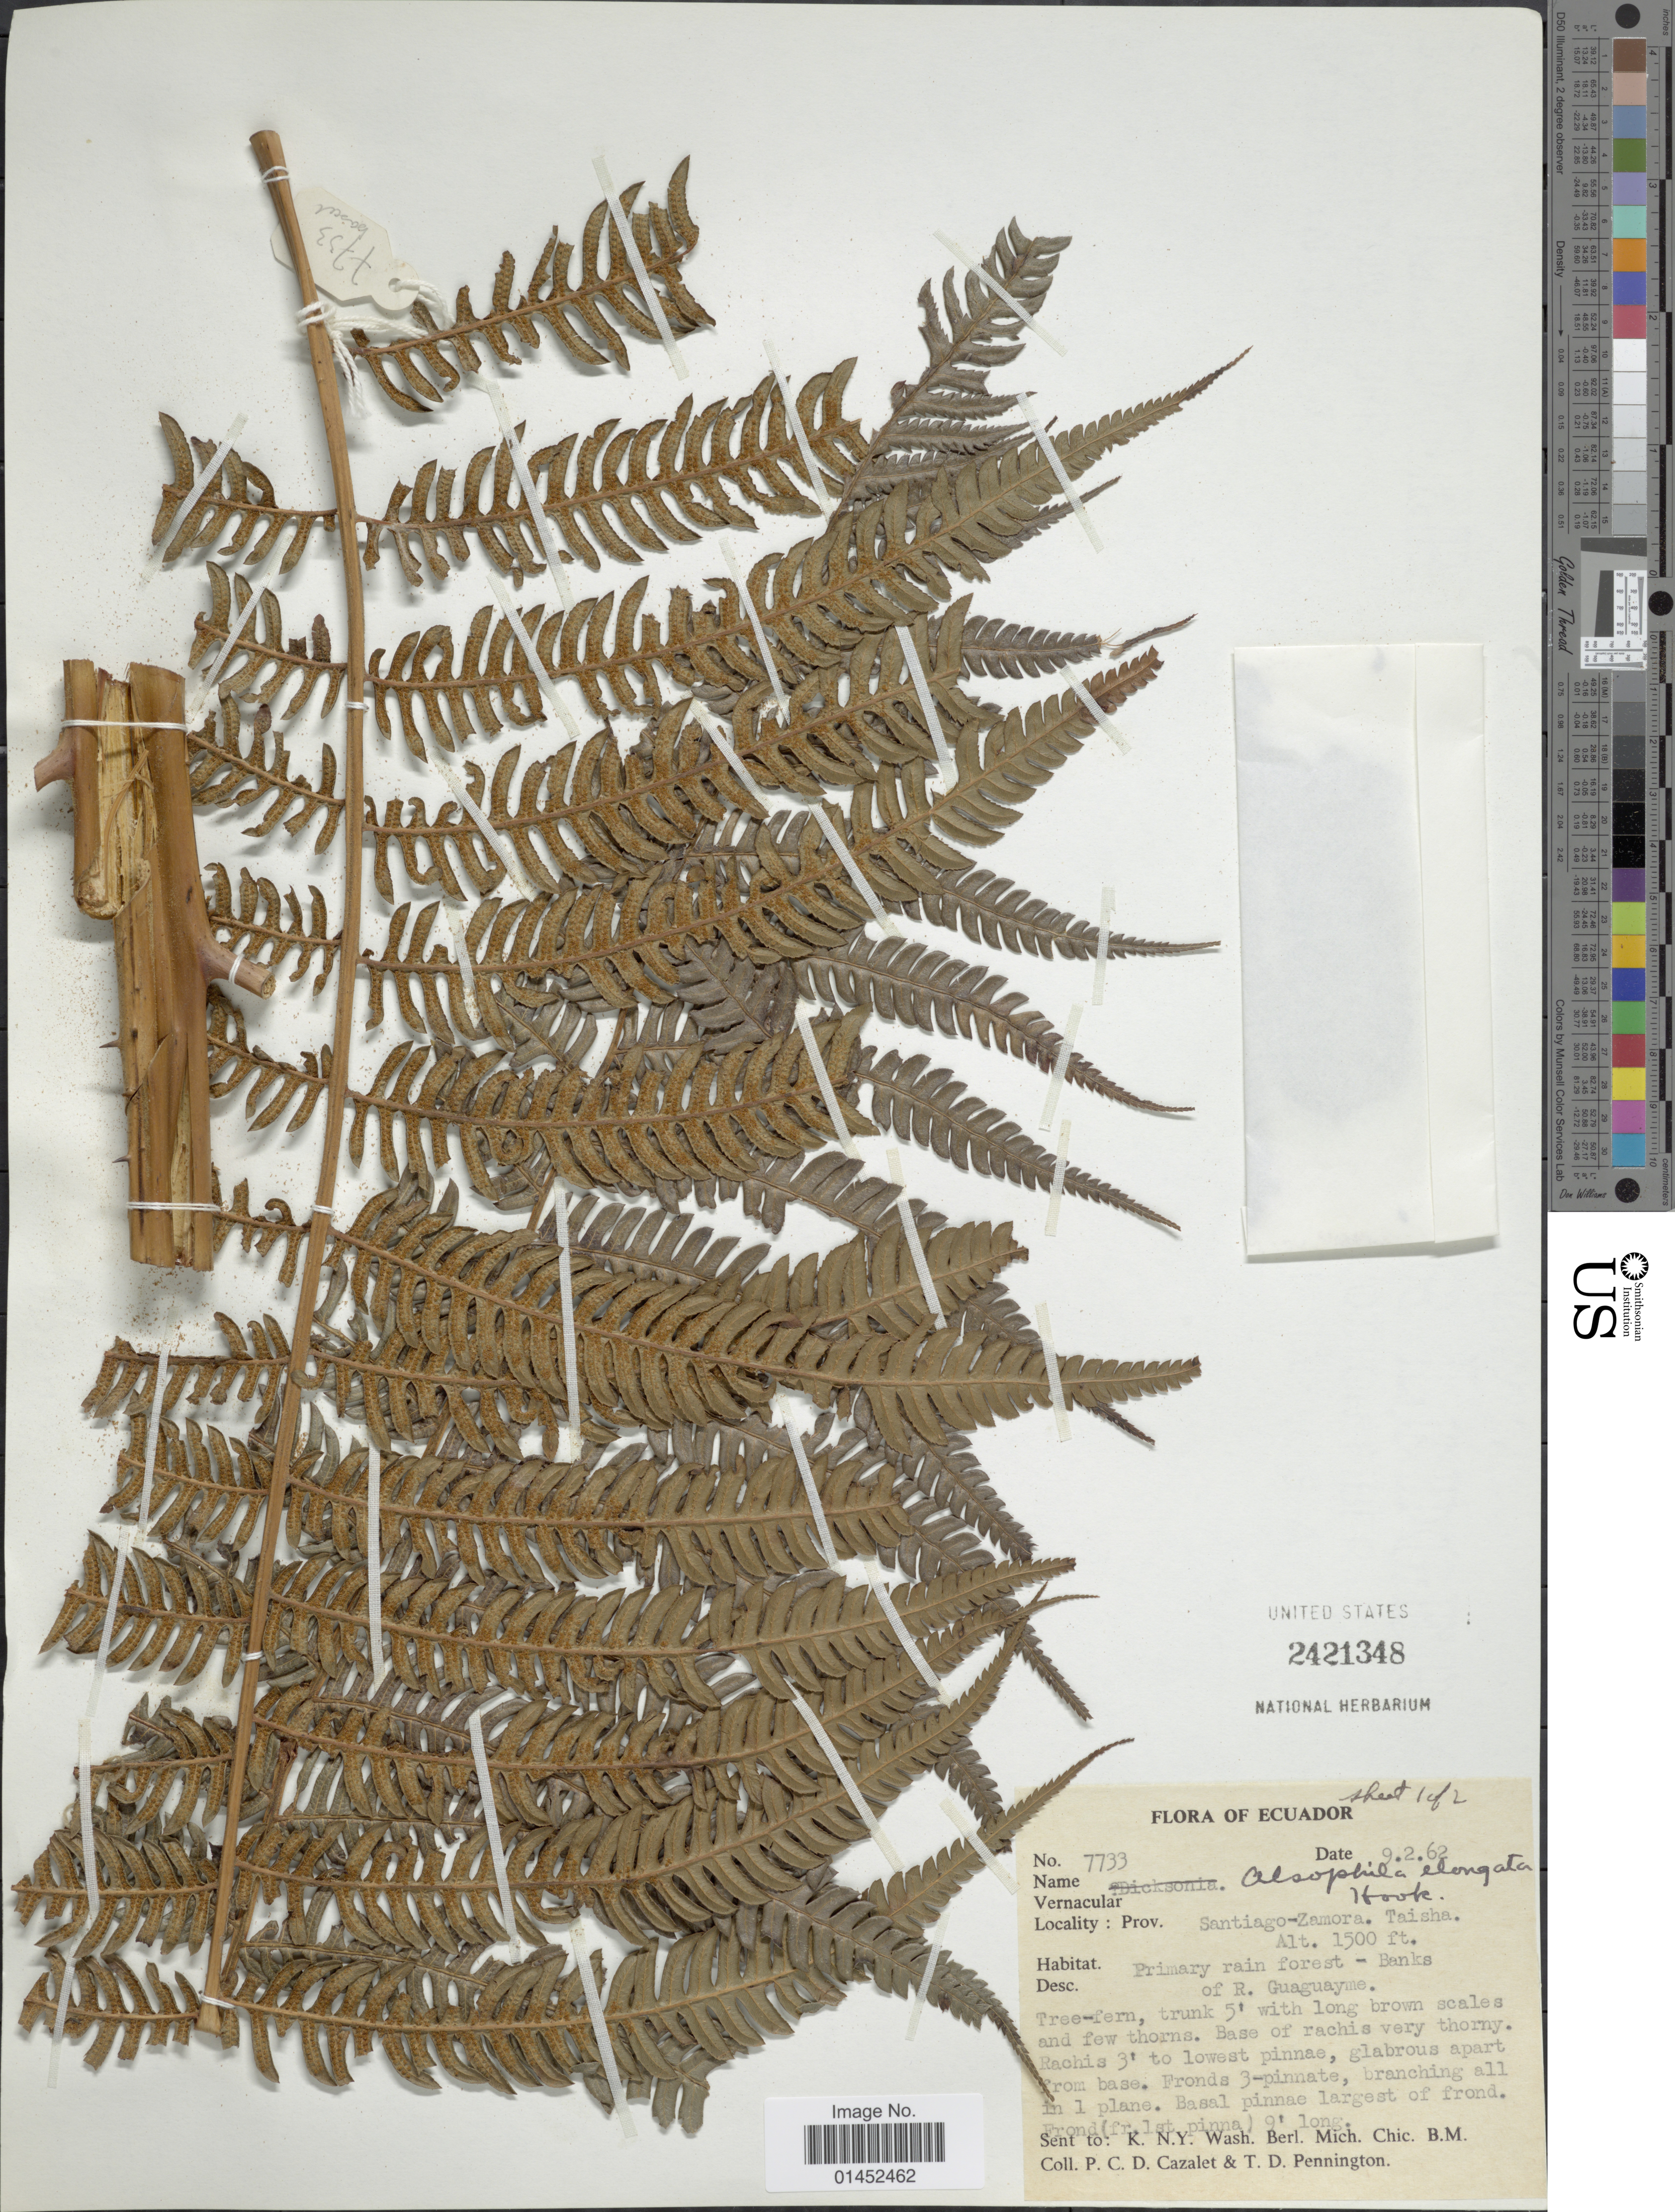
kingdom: Plantae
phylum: Tracheophyta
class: Polypodiopsida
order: Cyatheales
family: Cyatheaceae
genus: Cyathea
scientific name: Cyathea poeppigii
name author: (Hook.) Domin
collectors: P. C. D. Cazalet & T. D. Pennington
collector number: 7733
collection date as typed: Transcribed d/m/y: 9/2/62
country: Ecuador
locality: Prov. Santiago-Zamora: Taisha. Primary rain forest, banks of R. Guaguayme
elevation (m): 457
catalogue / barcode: US 2421348